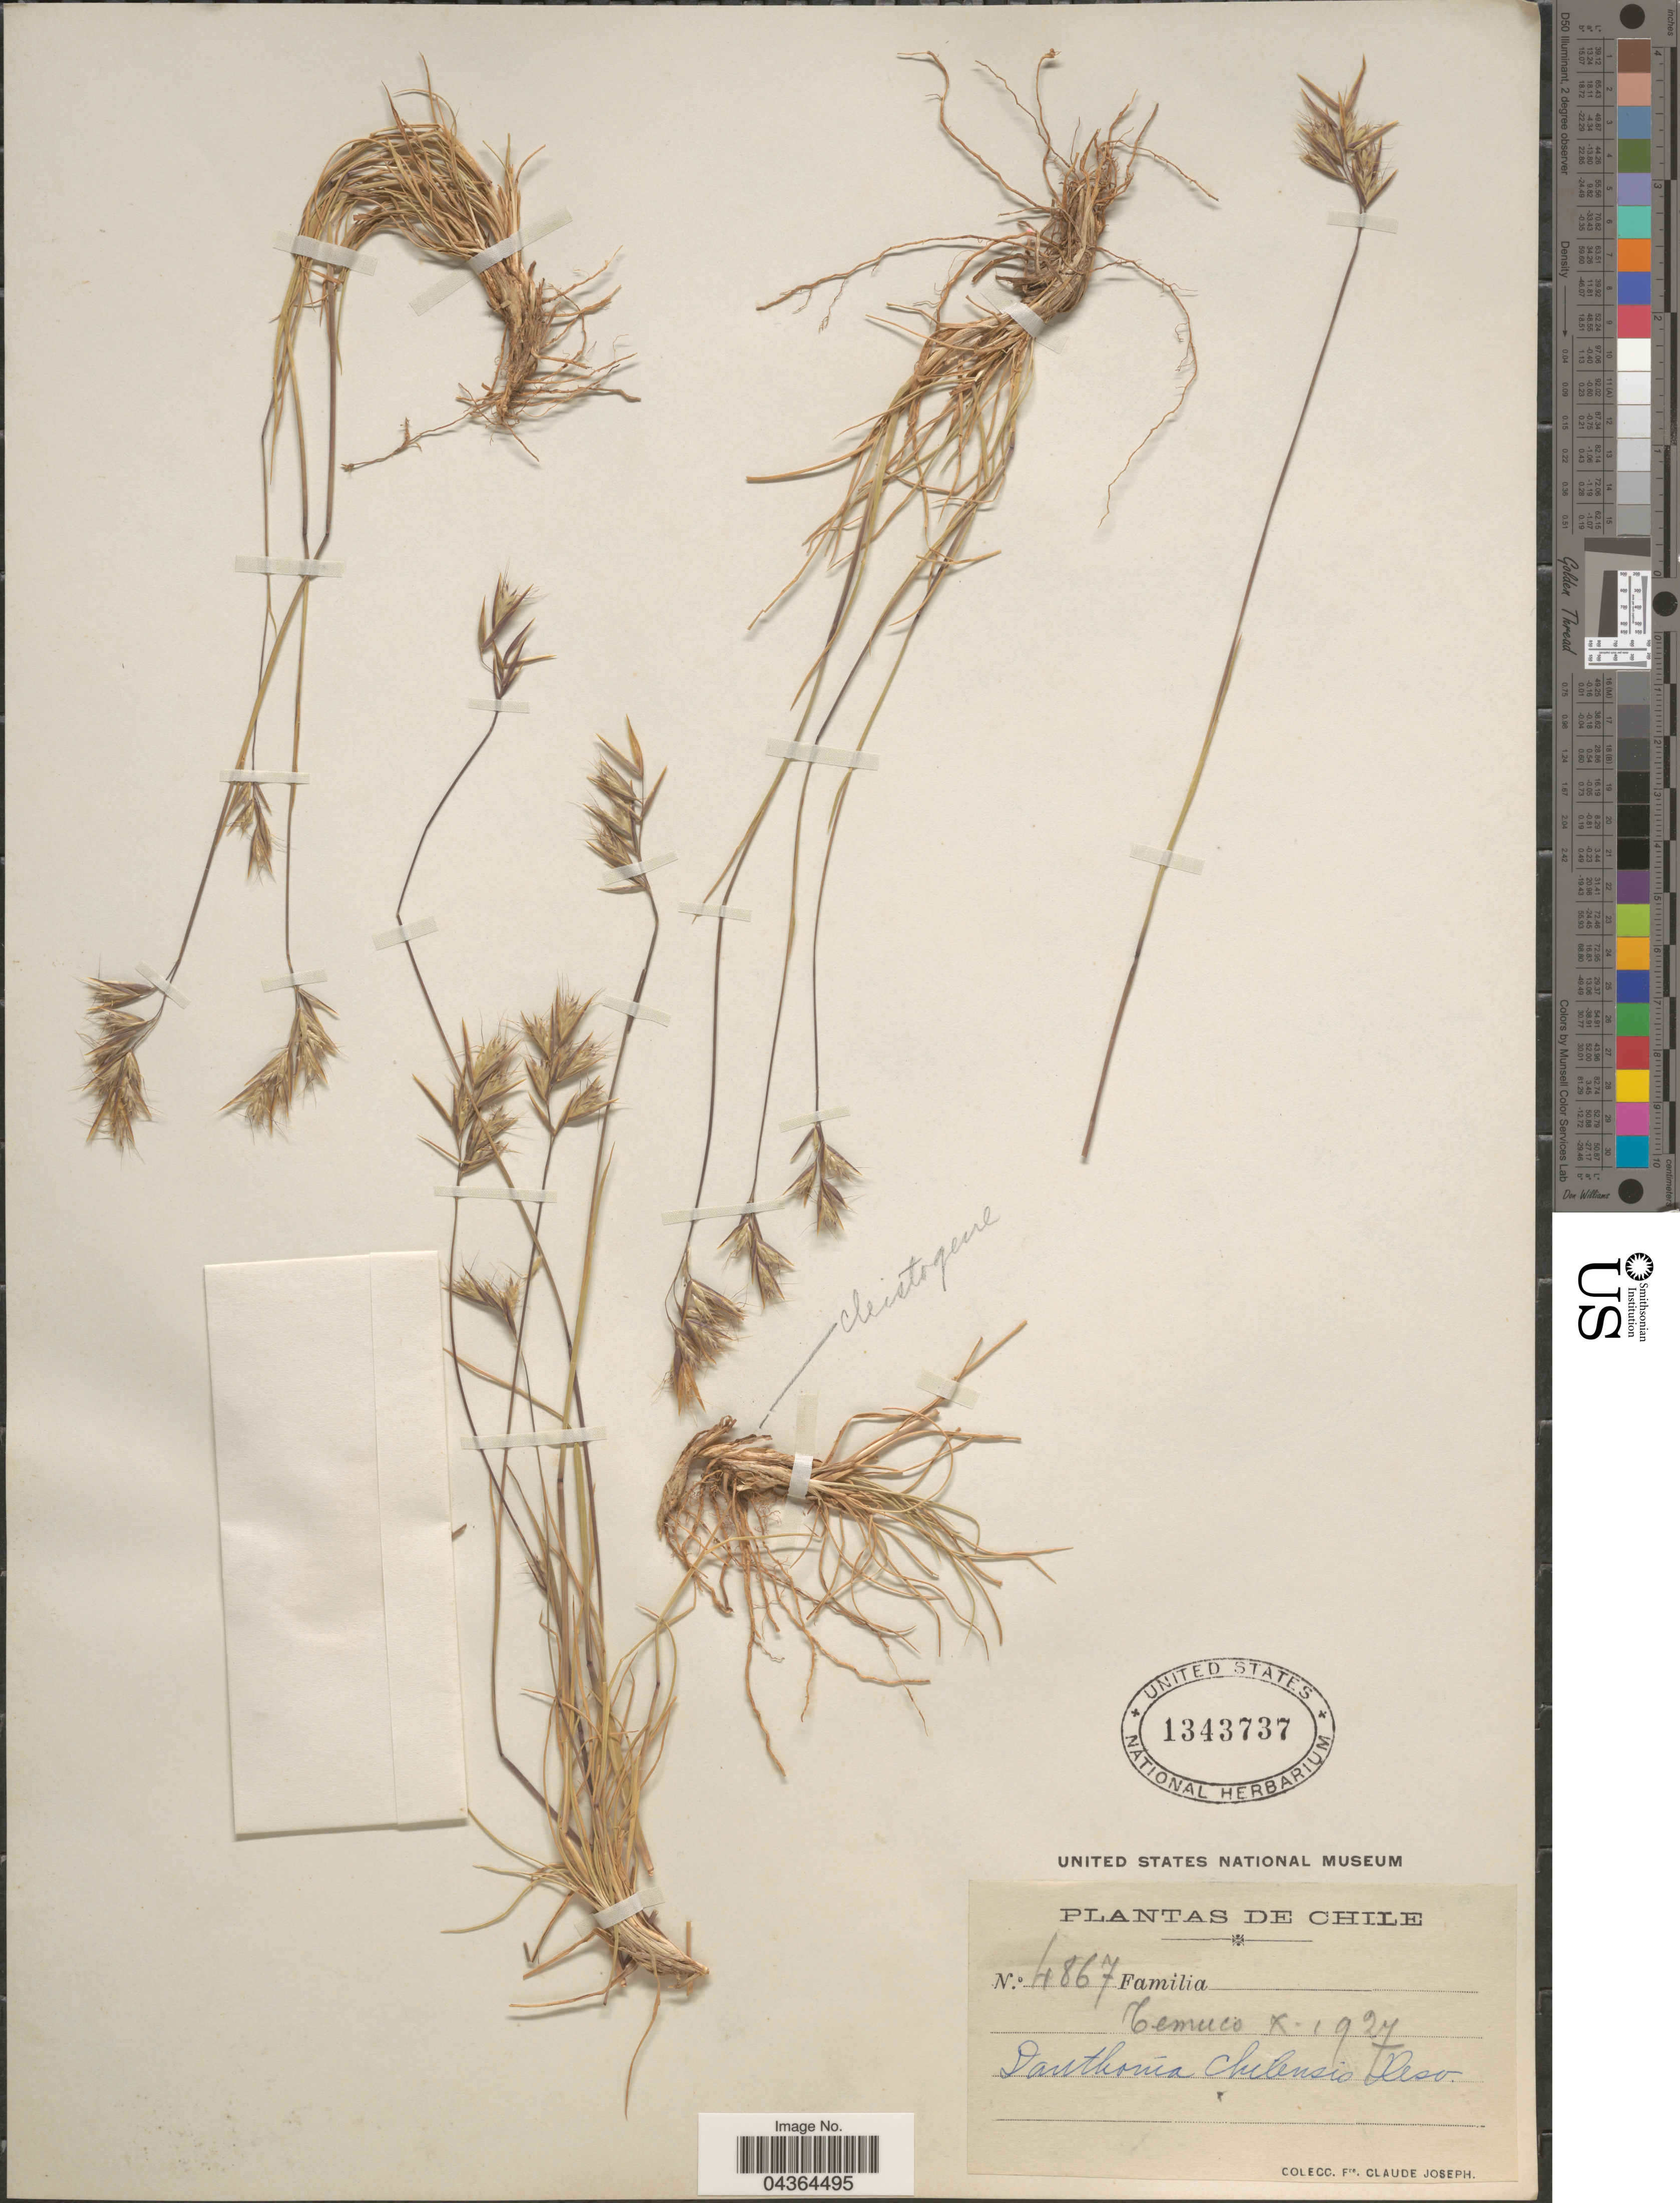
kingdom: Plantae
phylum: Tracheophyta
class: Liliopsida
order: Poales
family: Poaceae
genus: Danthonia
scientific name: Danthonia chilensis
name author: É. Desv.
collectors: Bro. Claude-Joseph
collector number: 4867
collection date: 1927-10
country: Chile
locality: Temuco.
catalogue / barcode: US 1343737